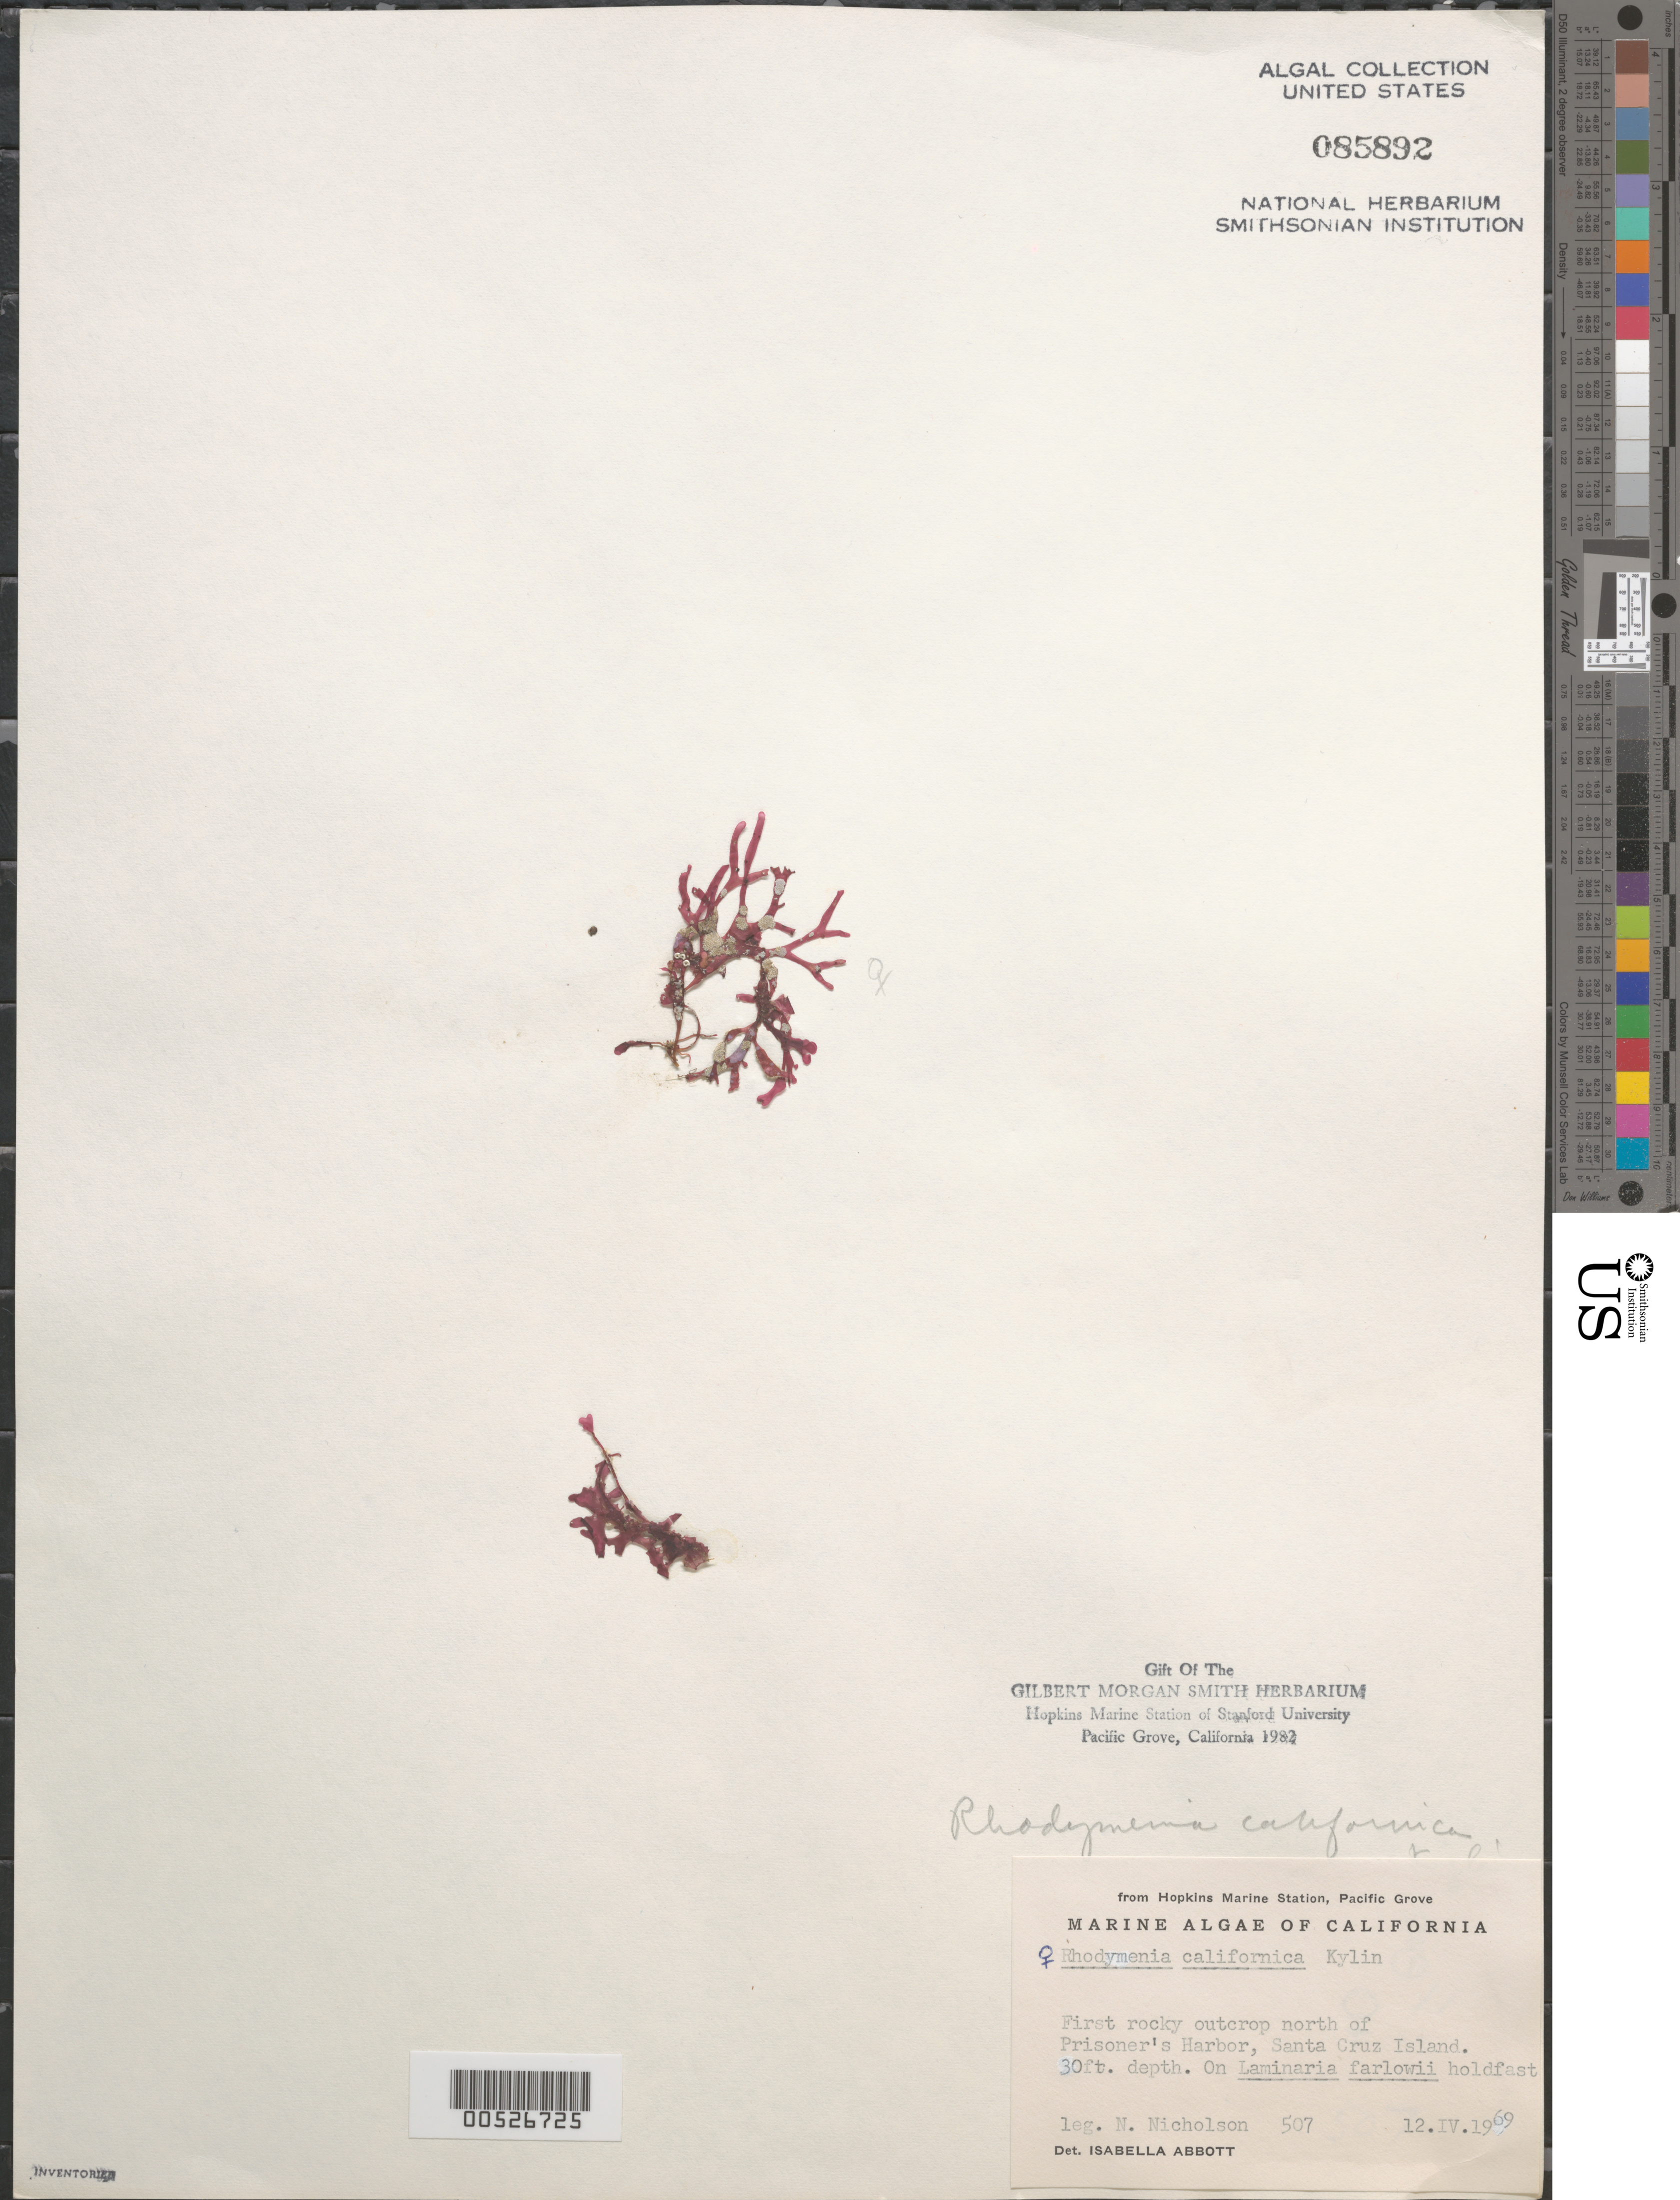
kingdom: Plantae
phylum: Rhodophyta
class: Florideophyceae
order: Rhodymeniales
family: Rhodymeniaceae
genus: Rhodymenia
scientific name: Rhodymenia californica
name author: Kylin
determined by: Abbott, Isabella A.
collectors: N. Nicholson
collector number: Nln 507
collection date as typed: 12 Apr 1969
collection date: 1969-04-12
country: United States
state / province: California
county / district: Santa Barbara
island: Santa Cruz Island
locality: North of Prisoner's Harbor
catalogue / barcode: US 85892